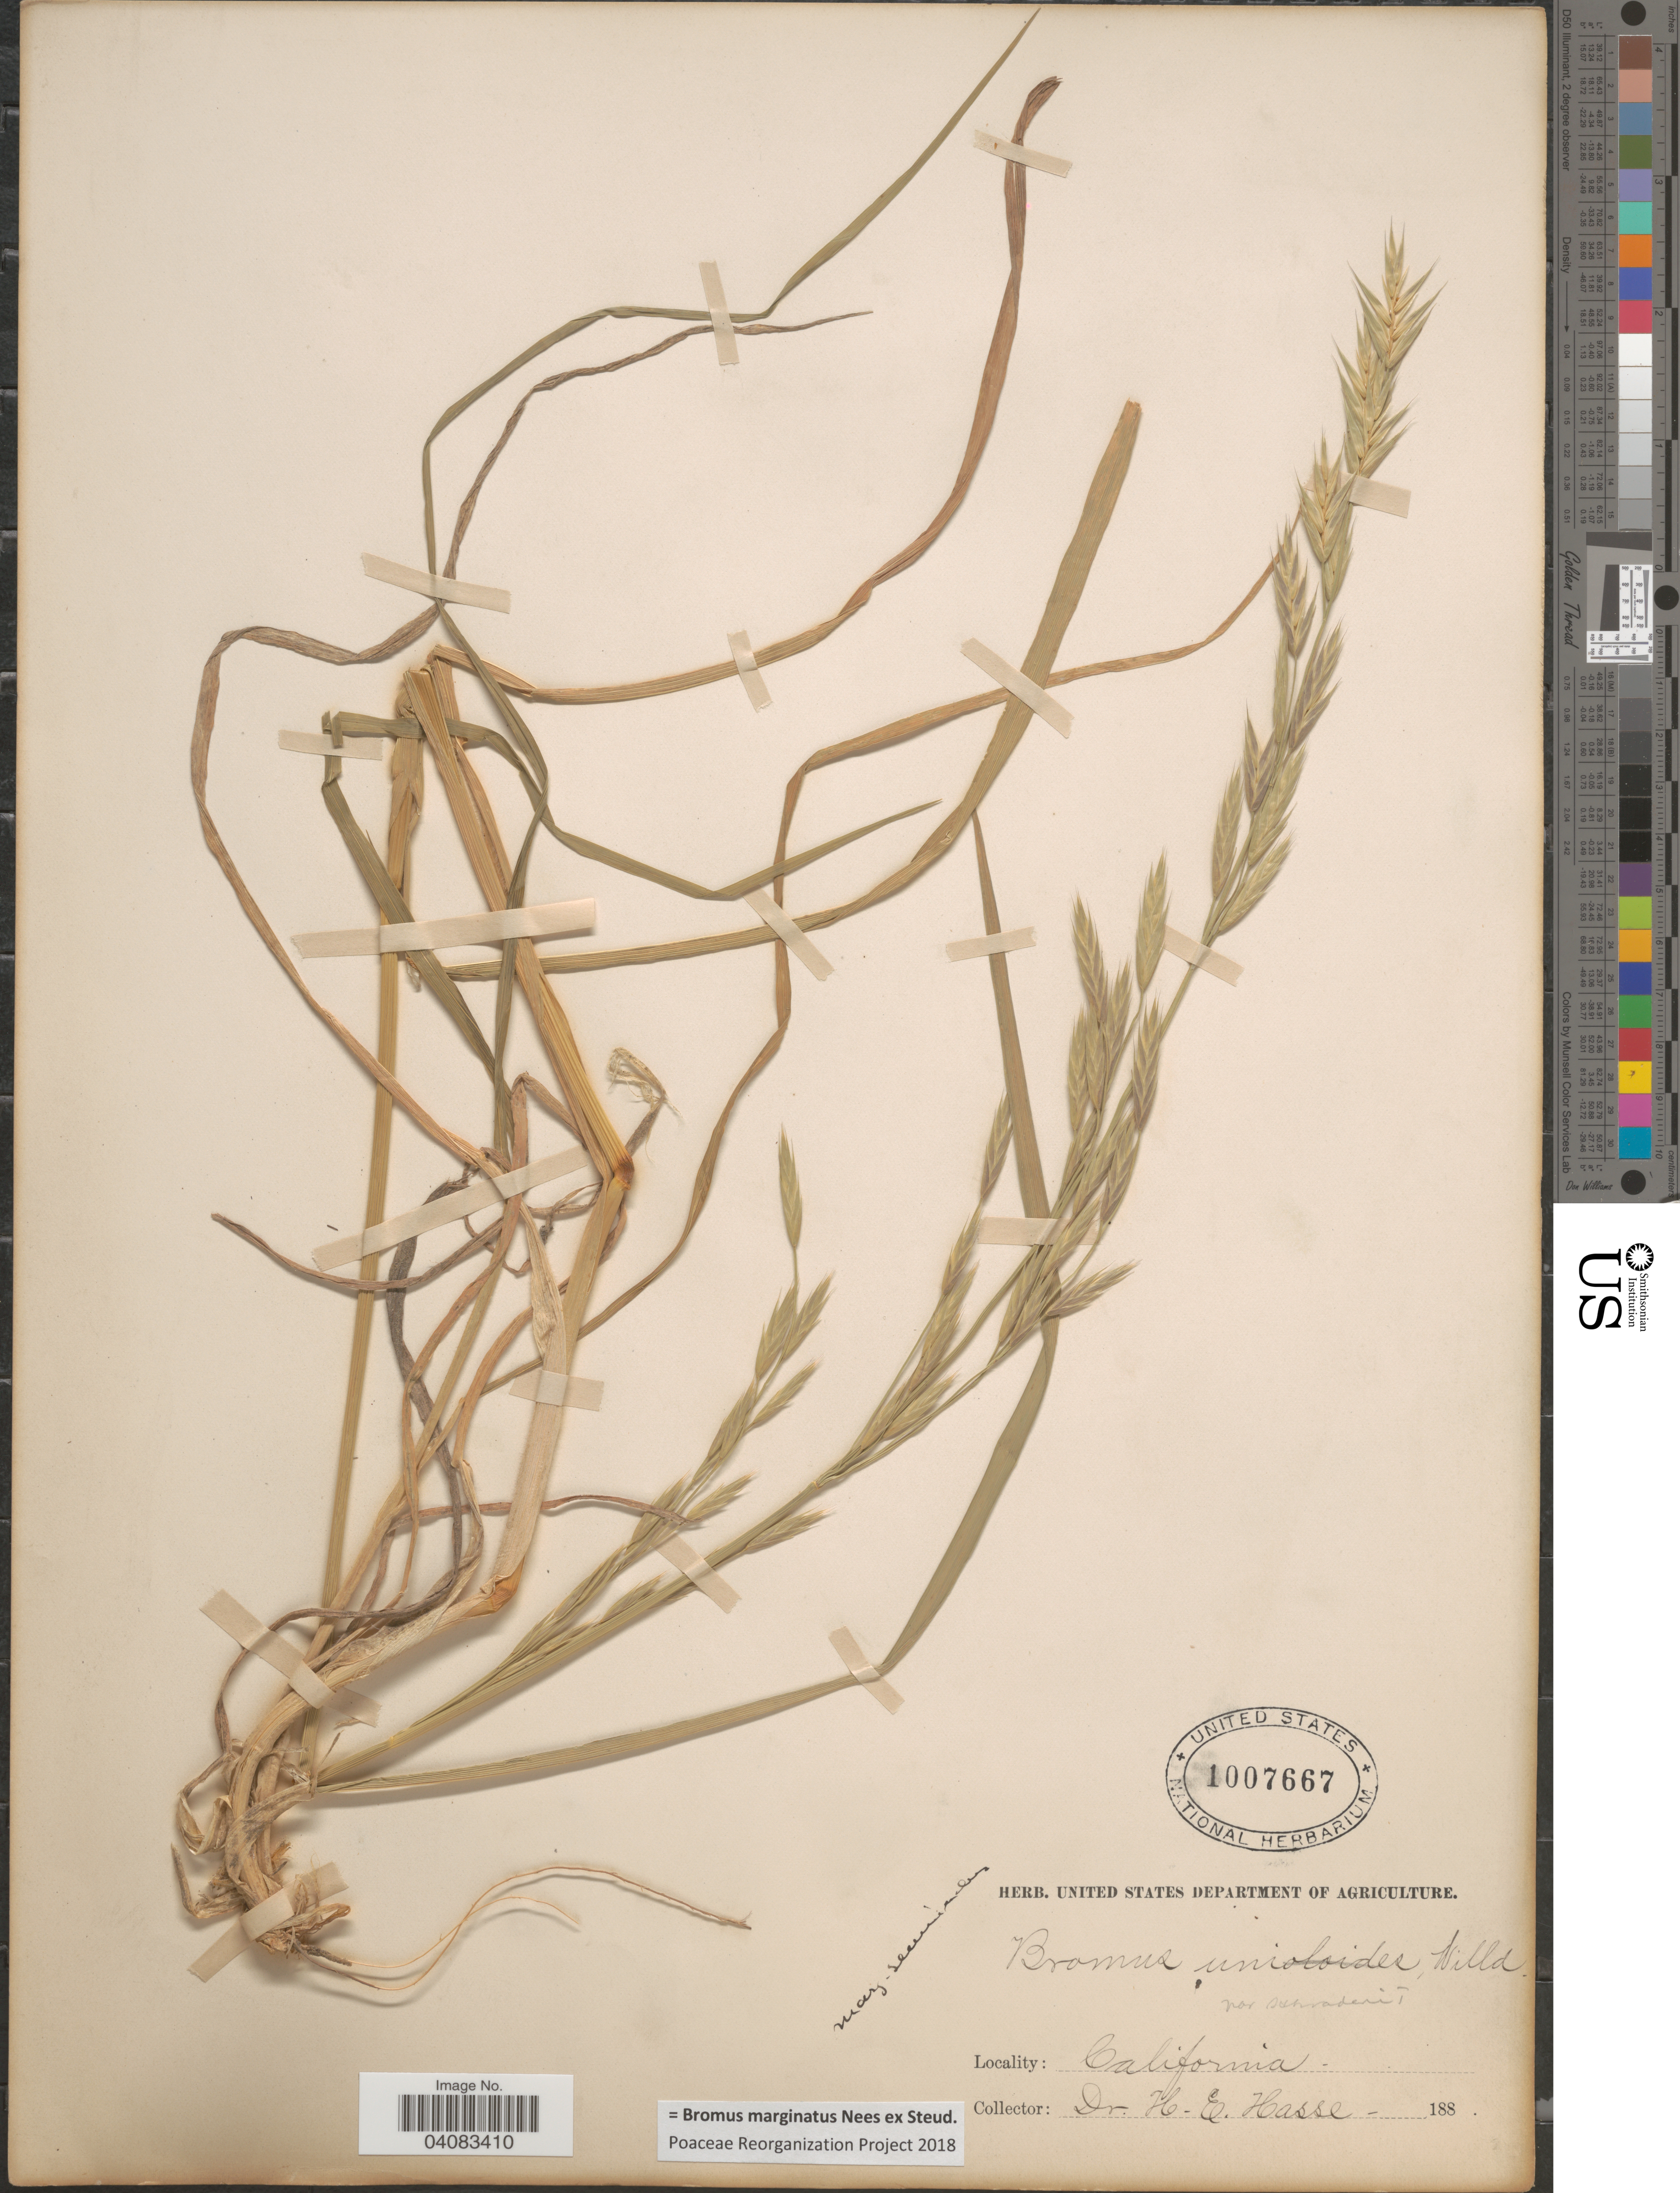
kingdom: Plantae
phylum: Tracheophyta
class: Liliopsida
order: Poales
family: Poaceae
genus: Bromus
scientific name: Bromus marginatus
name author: Nees ex Steud.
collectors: H. E. Hasse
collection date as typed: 188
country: United States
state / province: California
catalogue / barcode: US 1007667